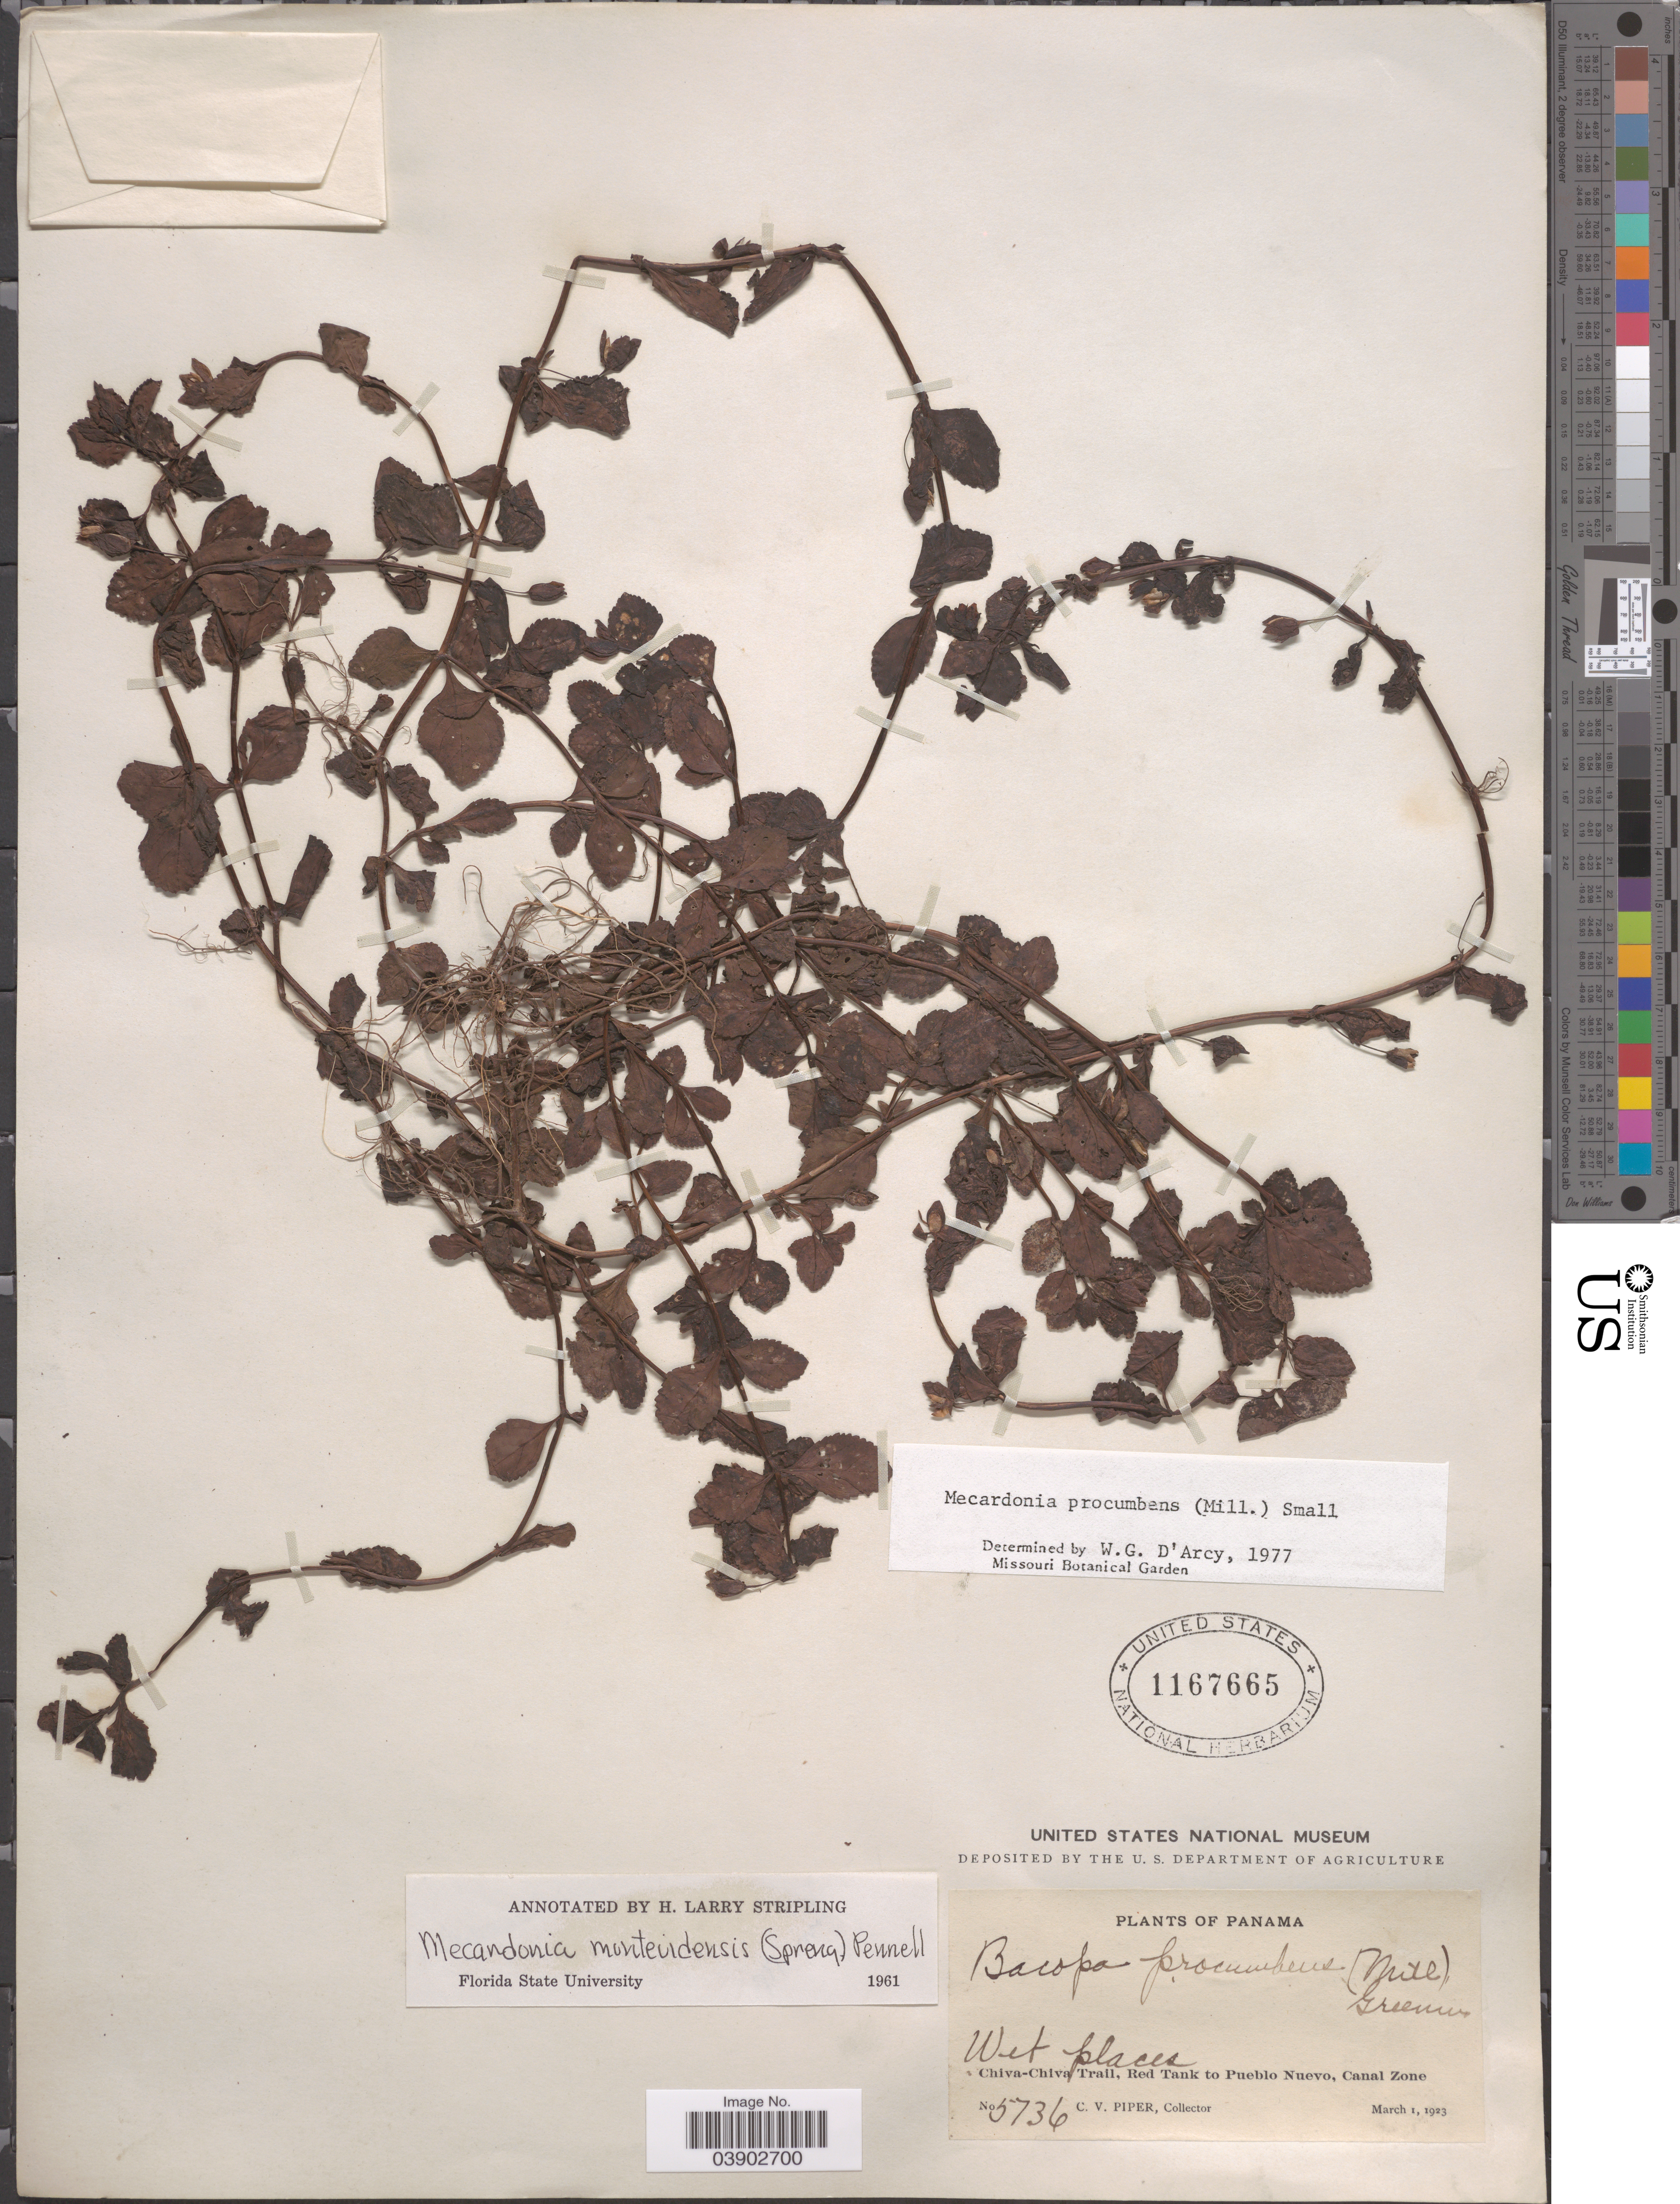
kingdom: Plantae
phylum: Tracheophyta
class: Magnoliopsida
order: Lamiales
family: Plantaginaceae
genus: Mecardonia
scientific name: Mecardonia procumbens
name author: (Mill.) Small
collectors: C. V. Piper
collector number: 5736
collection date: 1923-03-01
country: Panama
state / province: Colón / Panamá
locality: Chiva-Chiva Trail, Red Tank to Pueblo Nuevo, Canal Zone.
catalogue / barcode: US 1167665